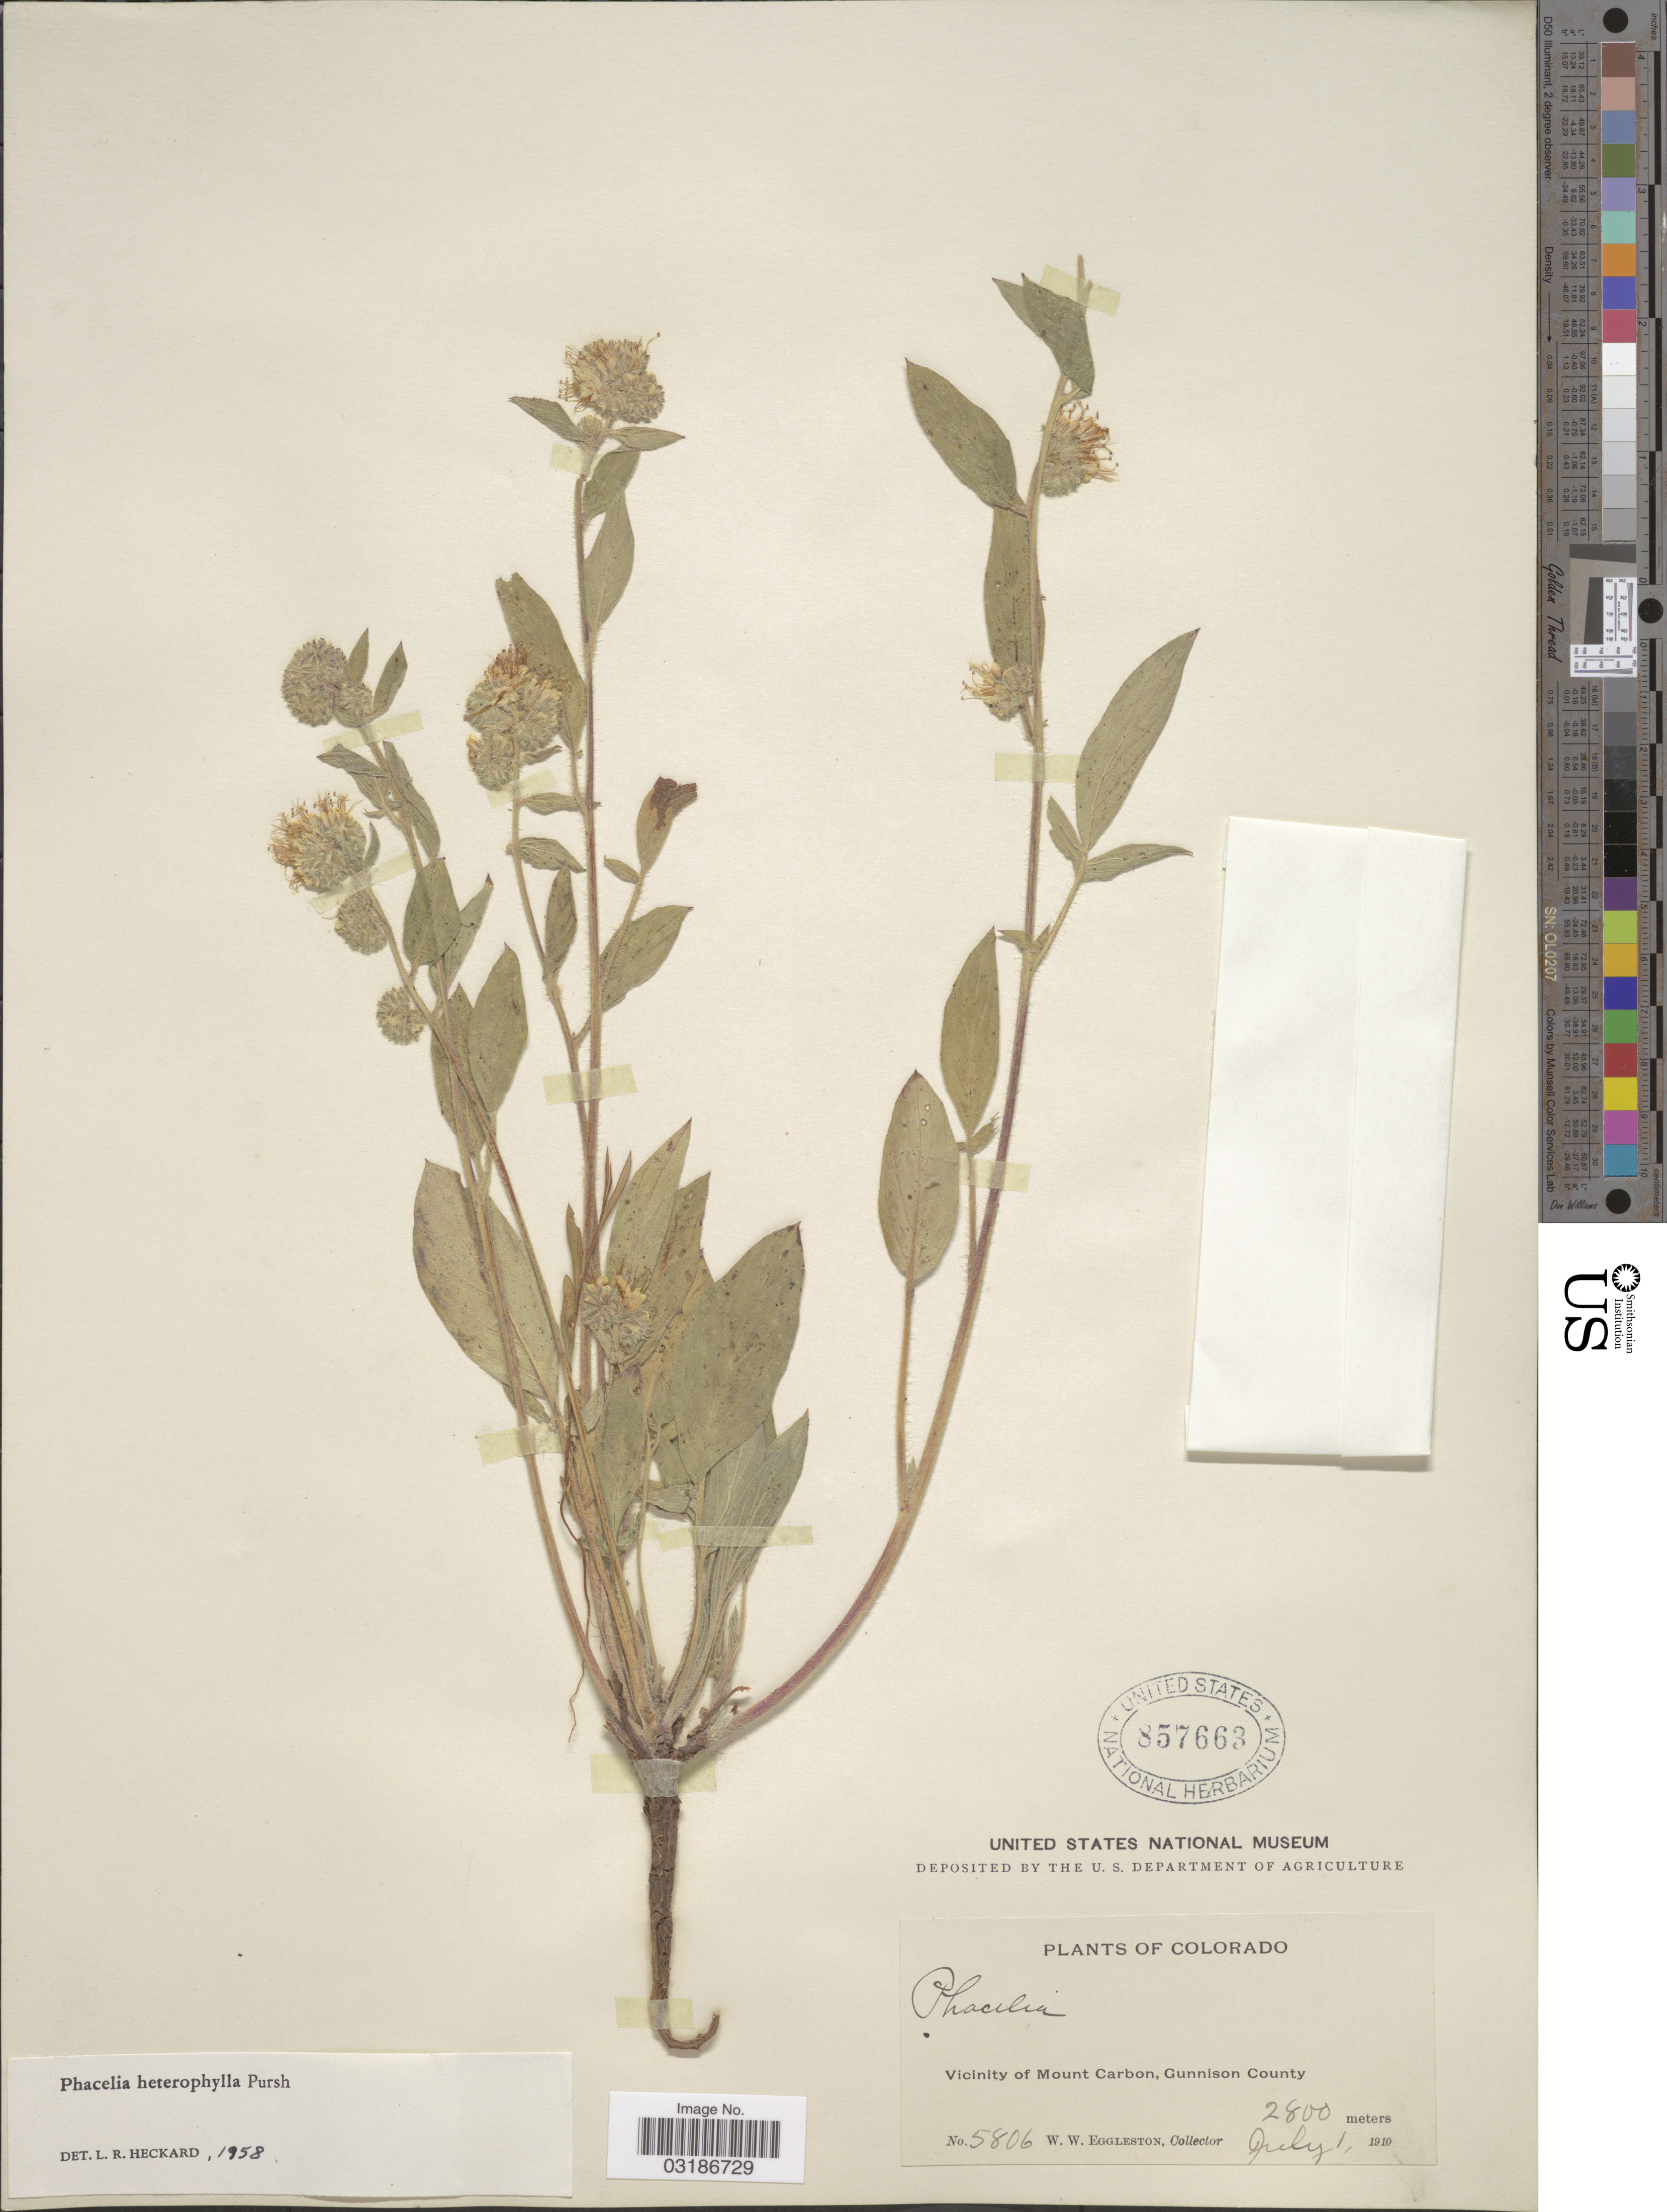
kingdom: Plantae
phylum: Tracheophyta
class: Magnoliopsida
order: Boraginales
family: Hydrophyllaceae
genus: Phacelia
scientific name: Phacelia heterophylla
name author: Pursh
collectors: W. W. Eggleston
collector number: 5806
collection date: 1910-07-01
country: United States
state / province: Colorado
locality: Vicinity of Mount Carbon, Gunnison County.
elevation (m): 2800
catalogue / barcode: US 857663